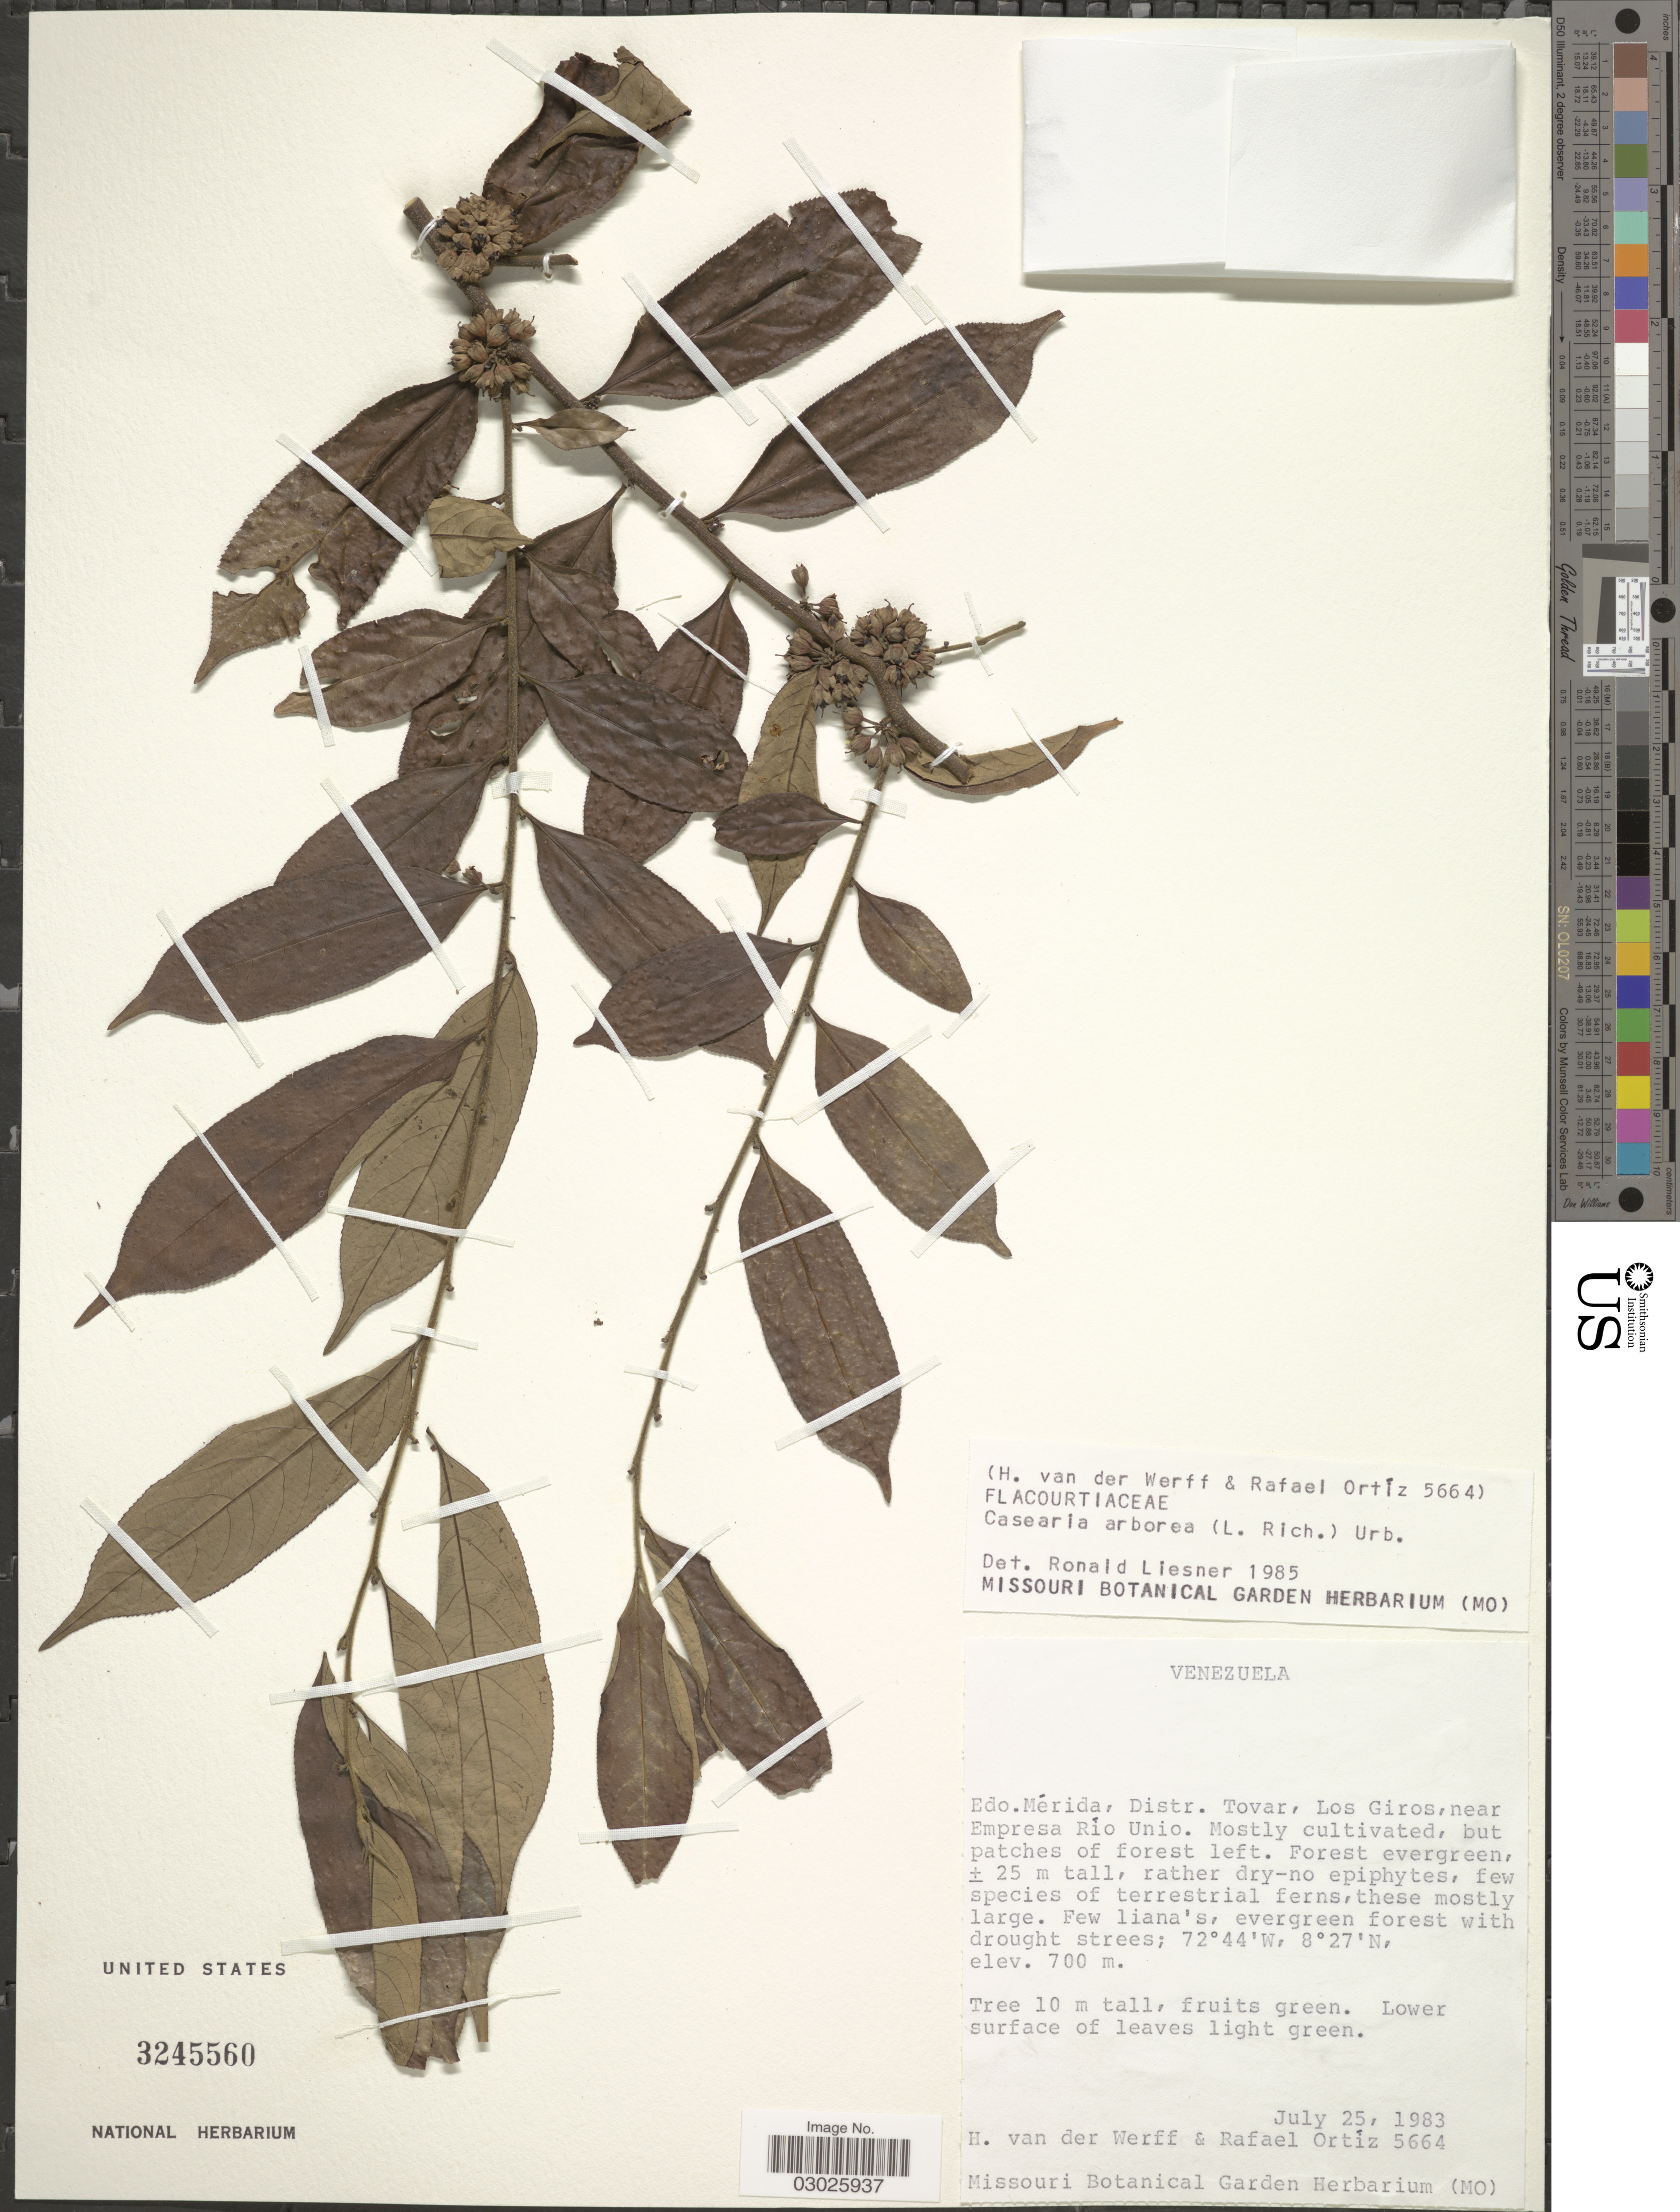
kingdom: Plantae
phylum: Tracheophyta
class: Magnoliopsida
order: Malpighiales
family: Salicaceae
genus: Casearia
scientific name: Casearia arborea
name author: (Rich.) Urb.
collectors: H. van der Werff & R. Ortiz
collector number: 5664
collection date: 1983-07-25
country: Venezuela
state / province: Mérida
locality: Edo. Mérida: Disr. Tovar, Los Giros, near Empresa Río Unio. Mostly cultivated, but patches of forest left.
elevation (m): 700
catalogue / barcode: US 3245560